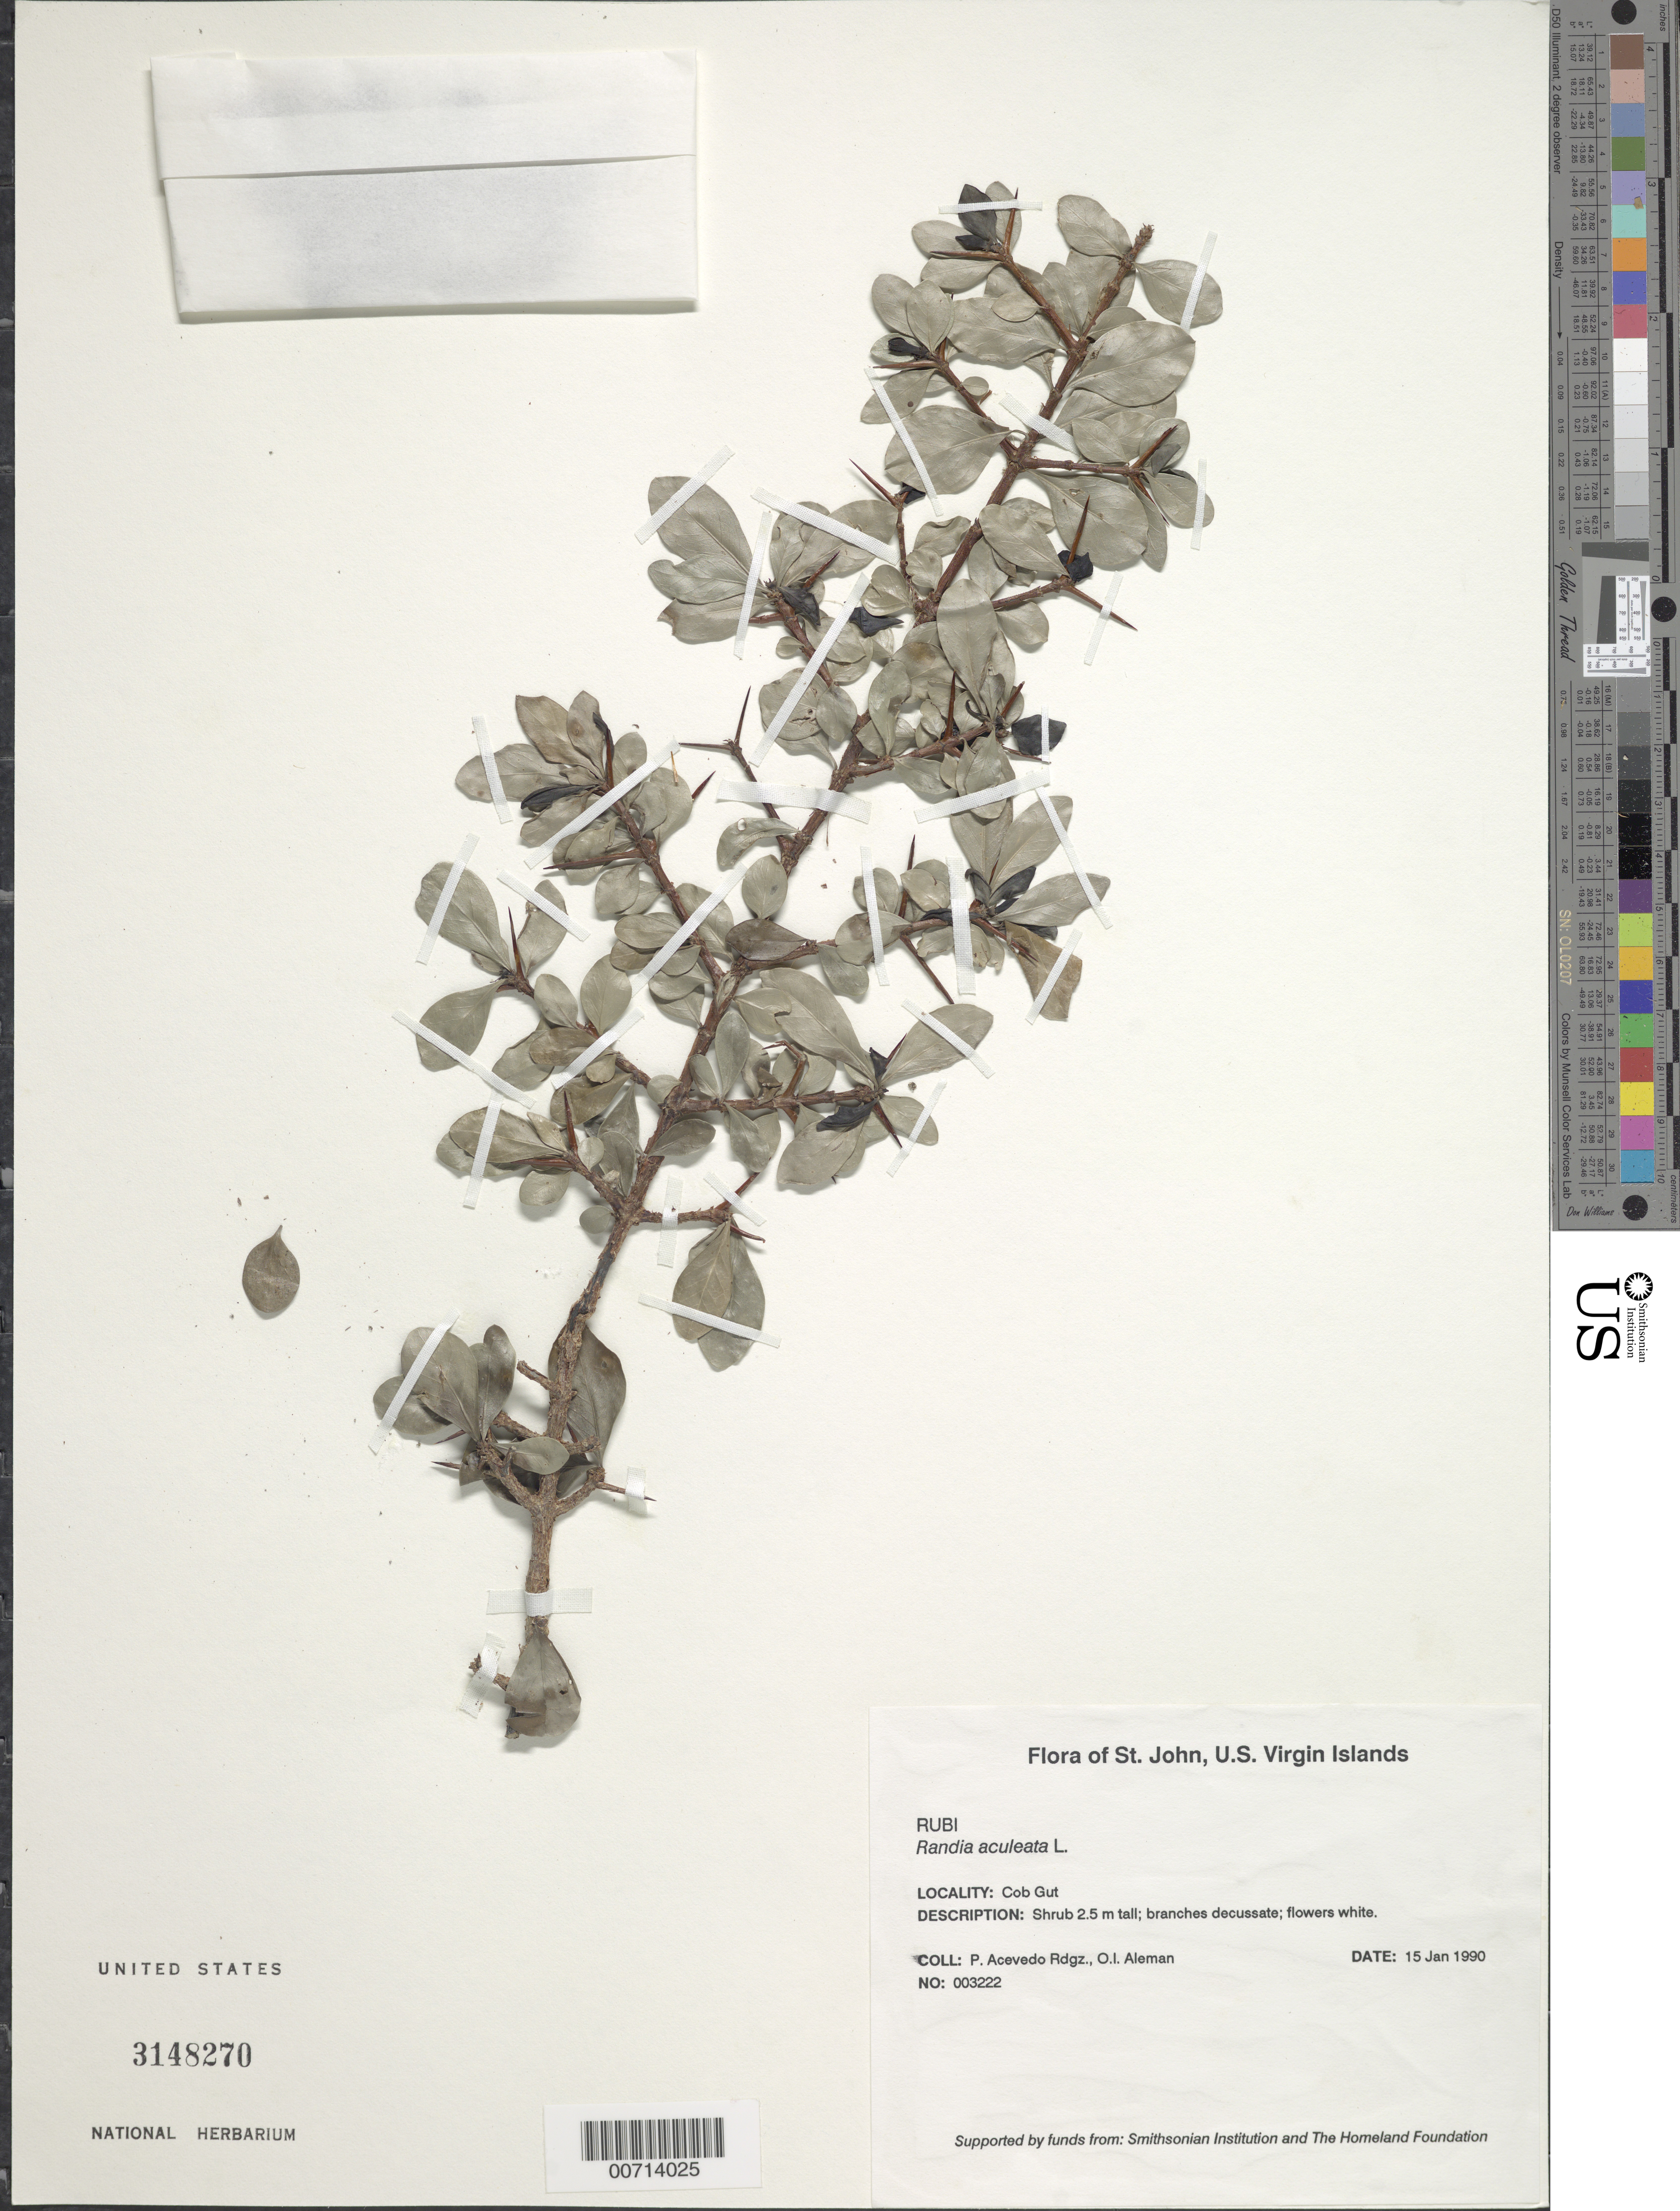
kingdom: Plantae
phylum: Tracheophyta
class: Magnoliopsida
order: Gentianales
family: Rubiaceae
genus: Randia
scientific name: Randia aculeata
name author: L.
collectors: P. Acevedo-Rodr. & O. Alemán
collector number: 3222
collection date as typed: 15 Jan 1990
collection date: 1990-01-15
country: U.S. Virgin Islands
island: St. John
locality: Coral Bay Quarter; Cob Gut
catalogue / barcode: US 3148270